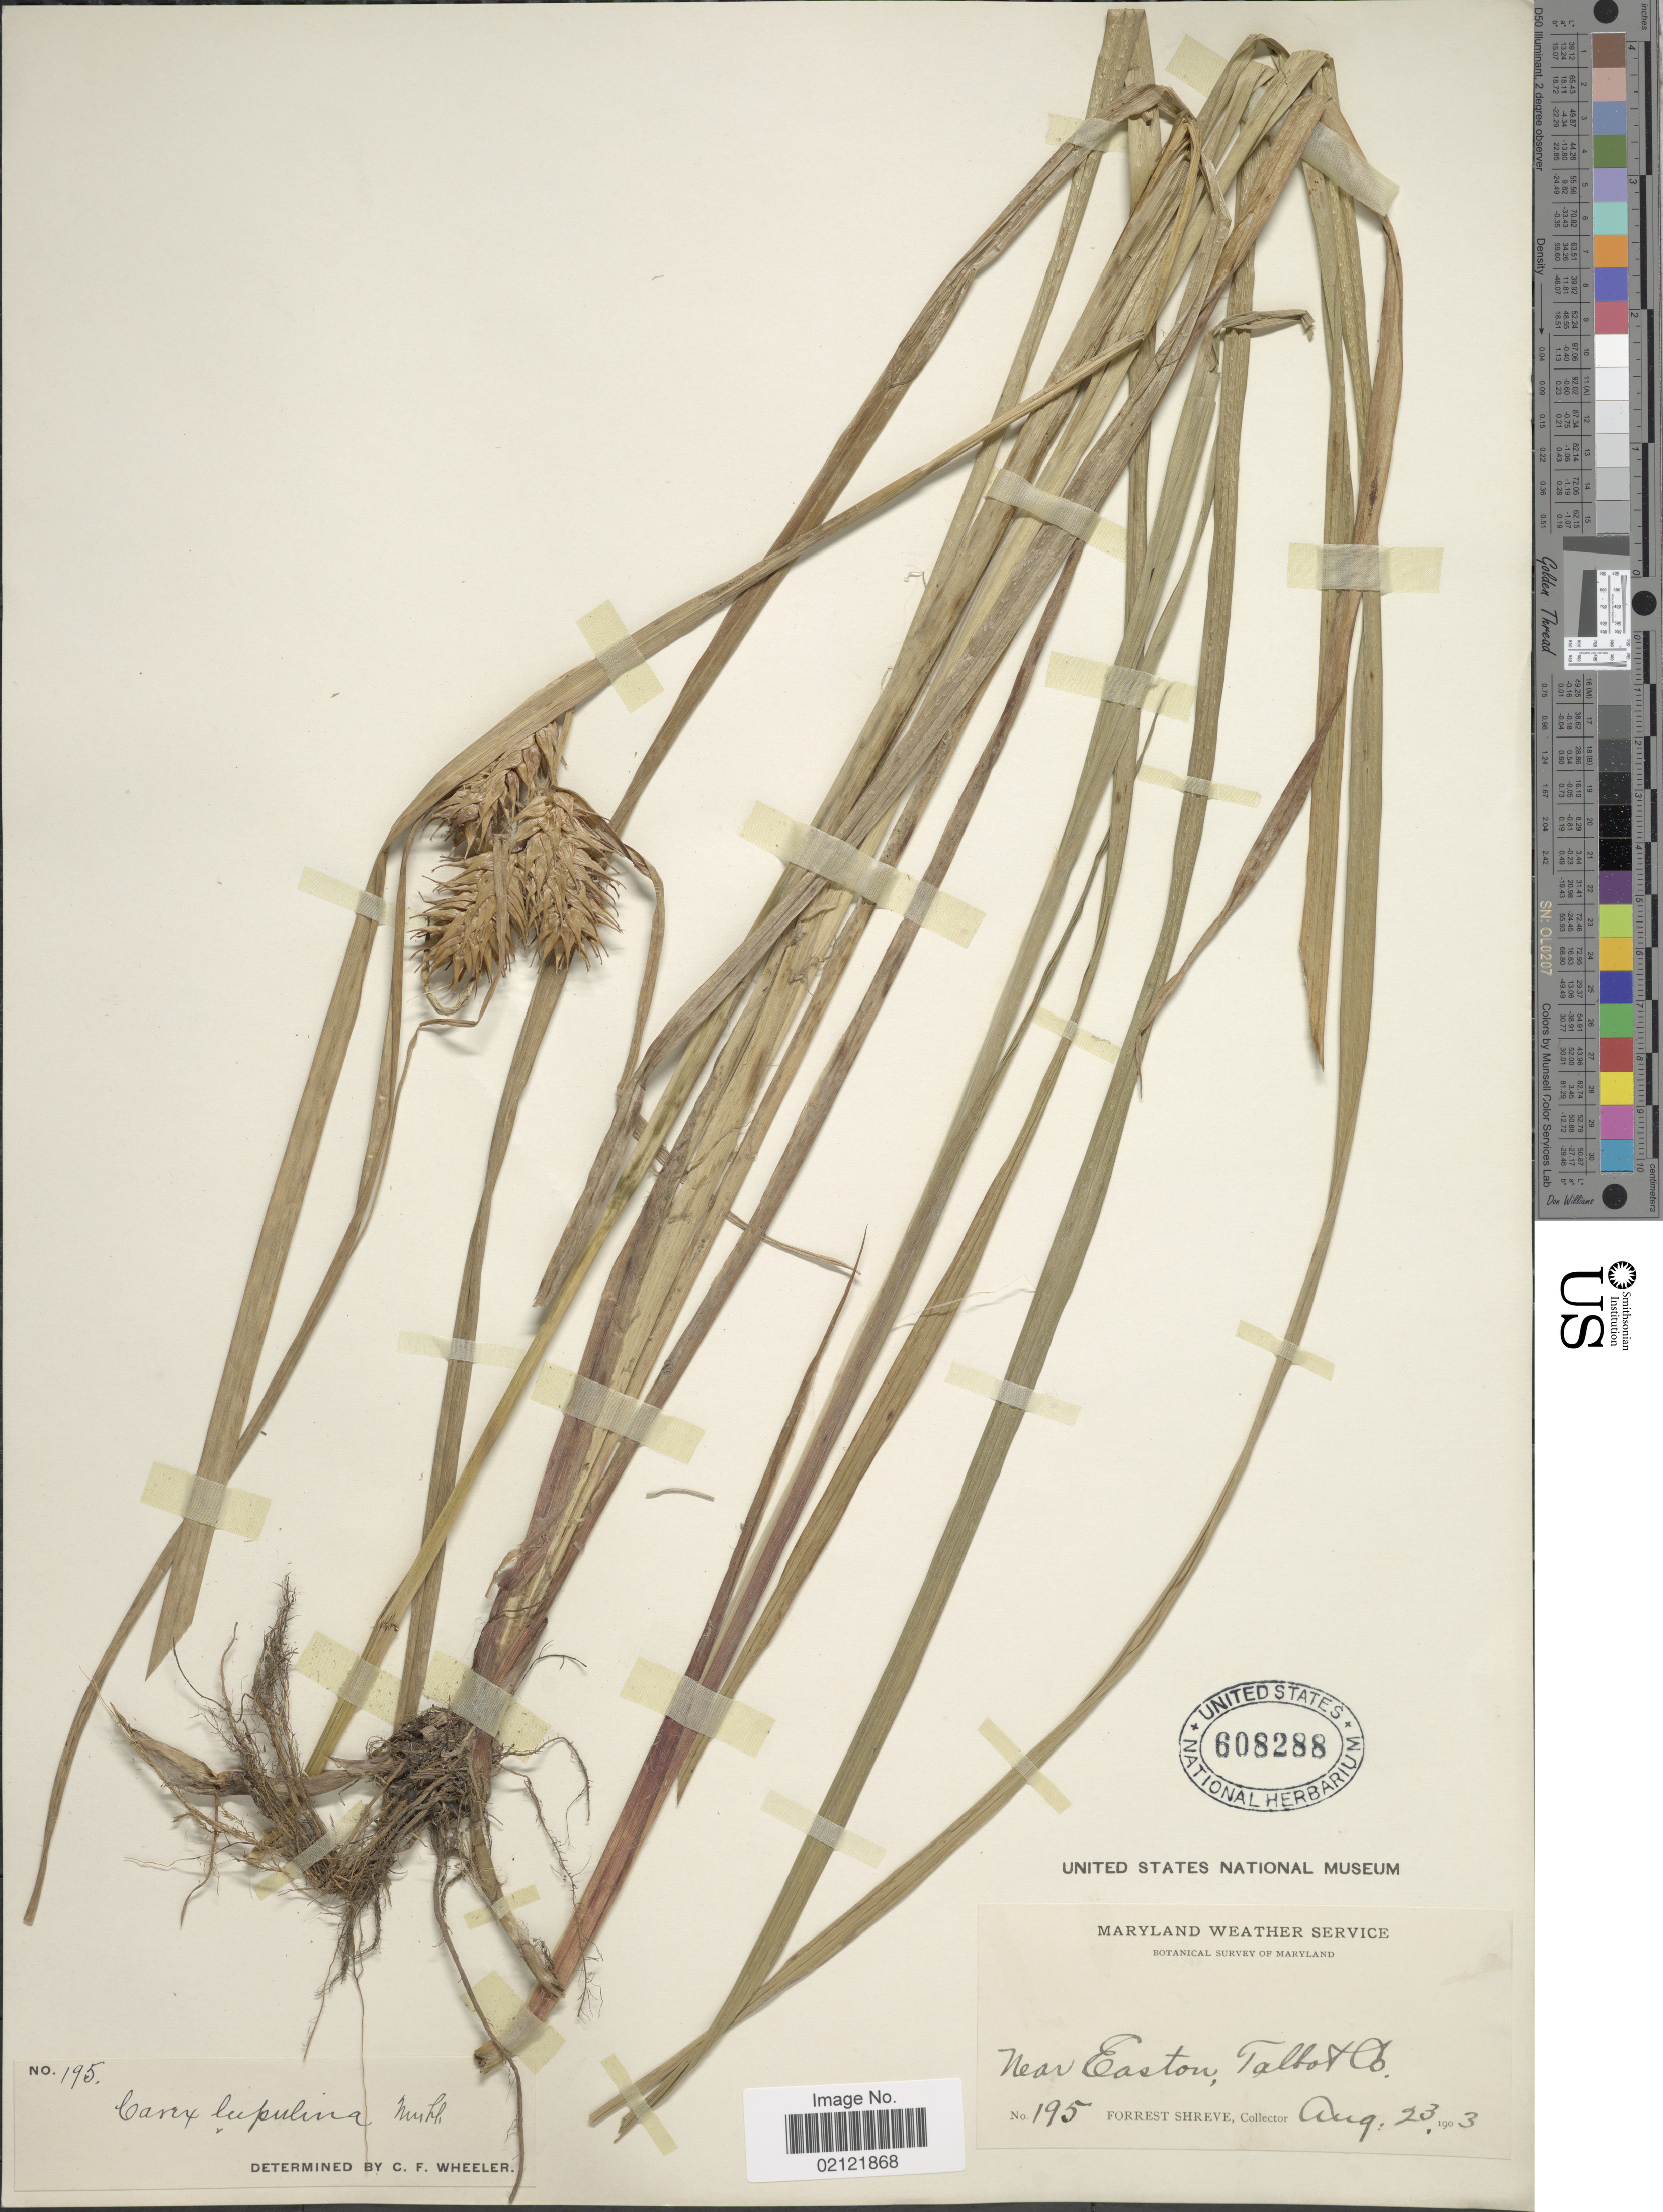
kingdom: Plantae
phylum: Tracheophyta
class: Liliopsida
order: Poales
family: Cyperaceae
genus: Carex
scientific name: Carex lupulina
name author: Muhl. ex Willd.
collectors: F. Shreve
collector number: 195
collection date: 1903-08-23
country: United States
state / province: Maryland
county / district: Talbot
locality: Maryland Weather Service. Near Easton, Talbot Co.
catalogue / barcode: US 608288